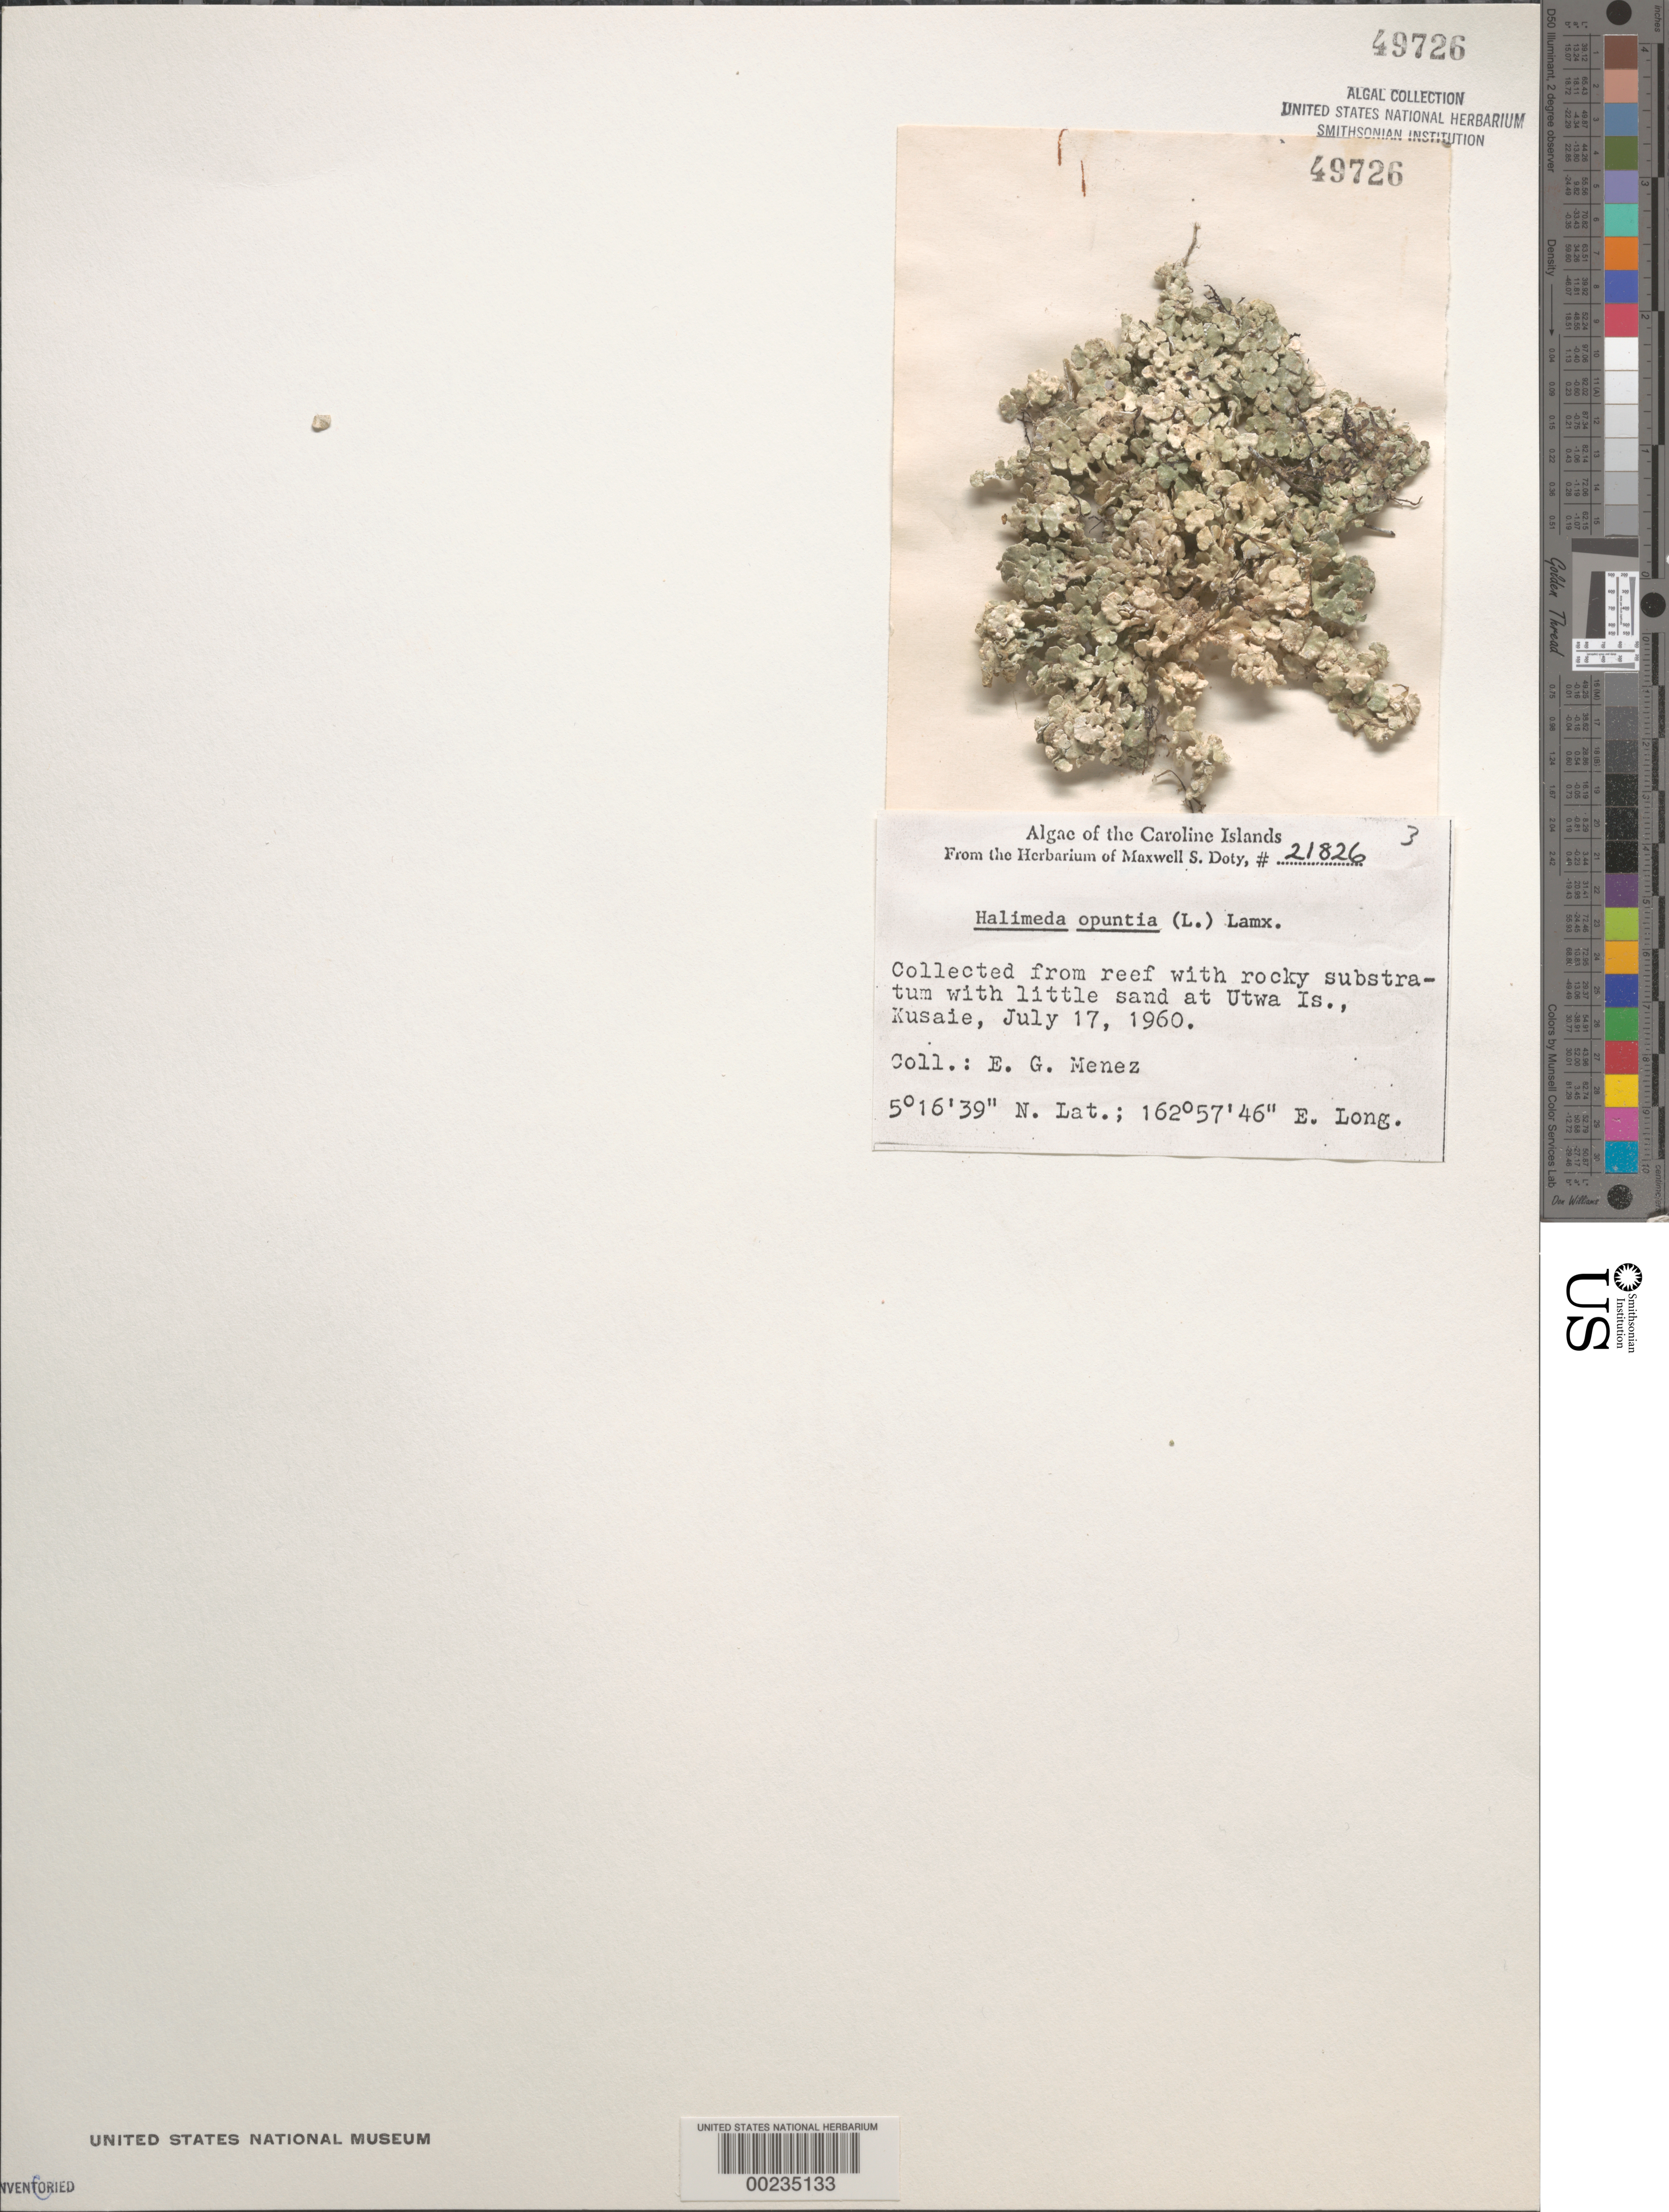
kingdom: Plantae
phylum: Chlorophyta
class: Ulvophyceae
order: Bryopsidales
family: Halimedaceae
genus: Halimeda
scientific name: Halimeda opuntia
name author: (L.) J.V.Lamouroux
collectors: Meñez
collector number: MSD 21826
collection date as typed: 17 Jul 1960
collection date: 1960-07-17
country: Micronesia, Federated States of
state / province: Kosrae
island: Utwa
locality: Utwa Island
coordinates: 5 16' 39" N, 162 57' 46" E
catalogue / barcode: US 49726